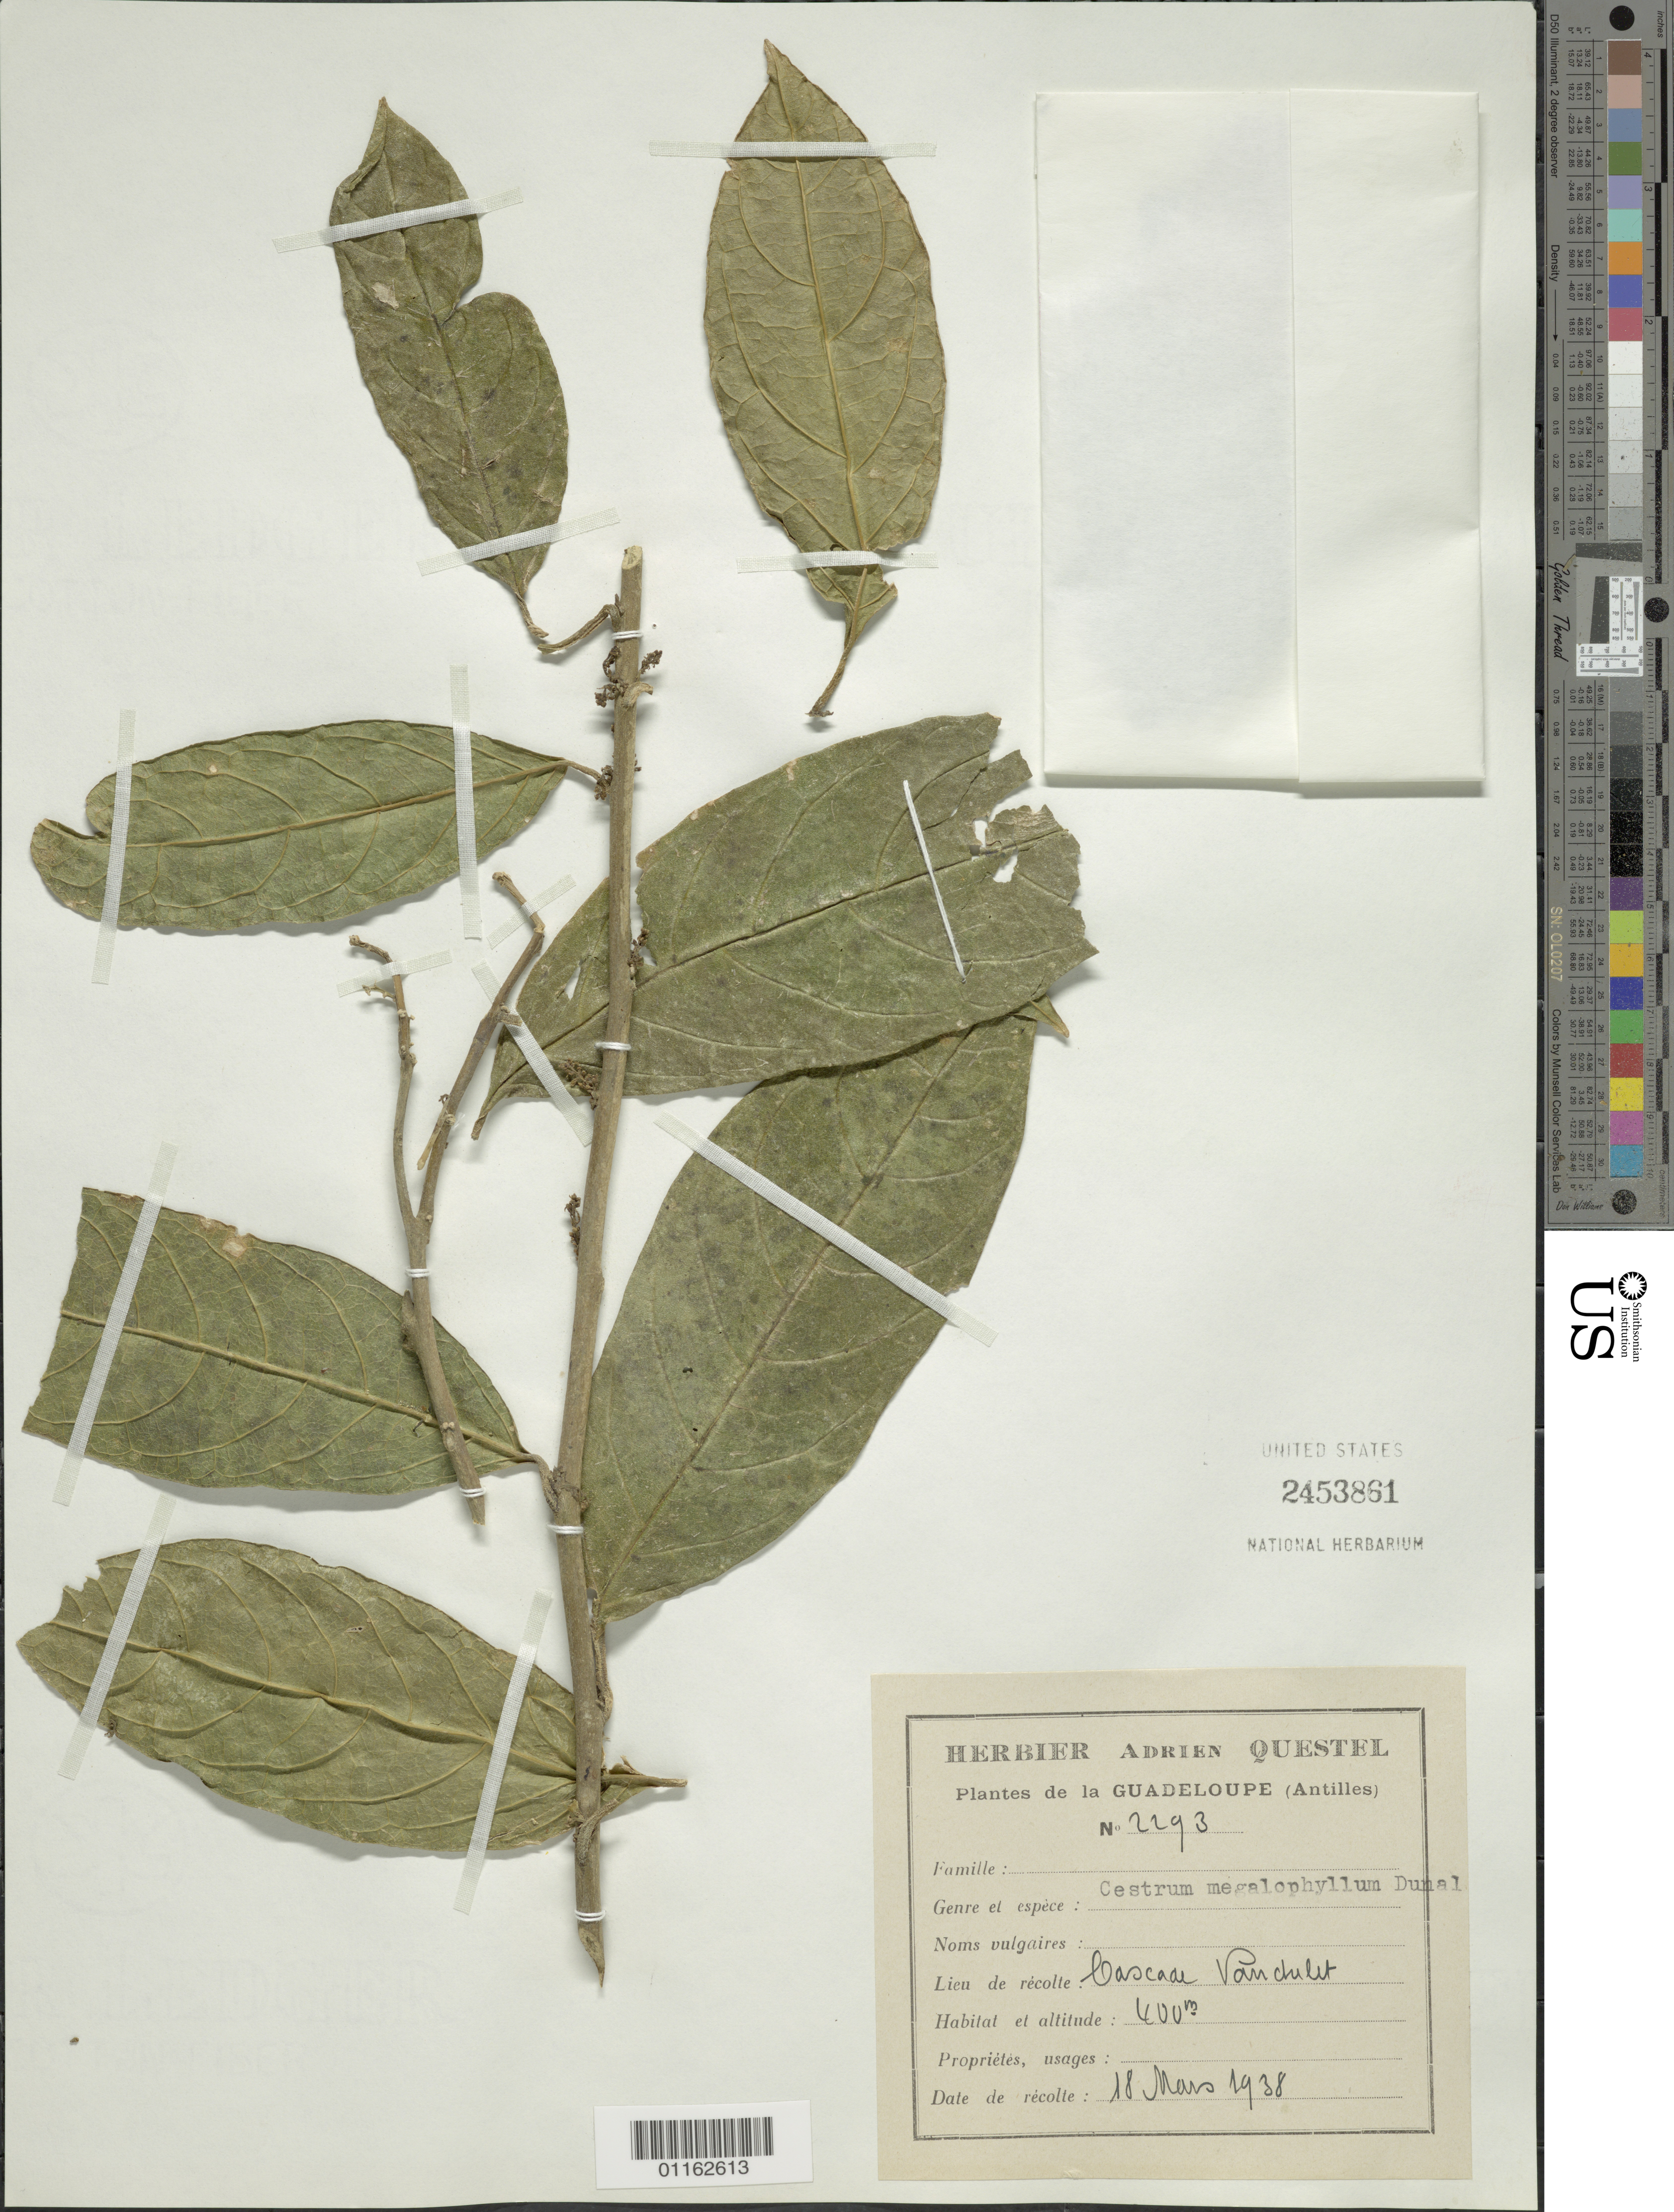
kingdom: Plantae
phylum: Tracheophyta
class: Magnoliopsida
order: Solanales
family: Solanaceae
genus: Cestrum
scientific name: Cestrum megalophyllum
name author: Dunal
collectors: A. Questel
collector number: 2293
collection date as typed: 18 Mar 1938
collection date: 1938-03-18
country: Guadeloupe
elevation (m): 400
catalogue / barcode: US 2453861